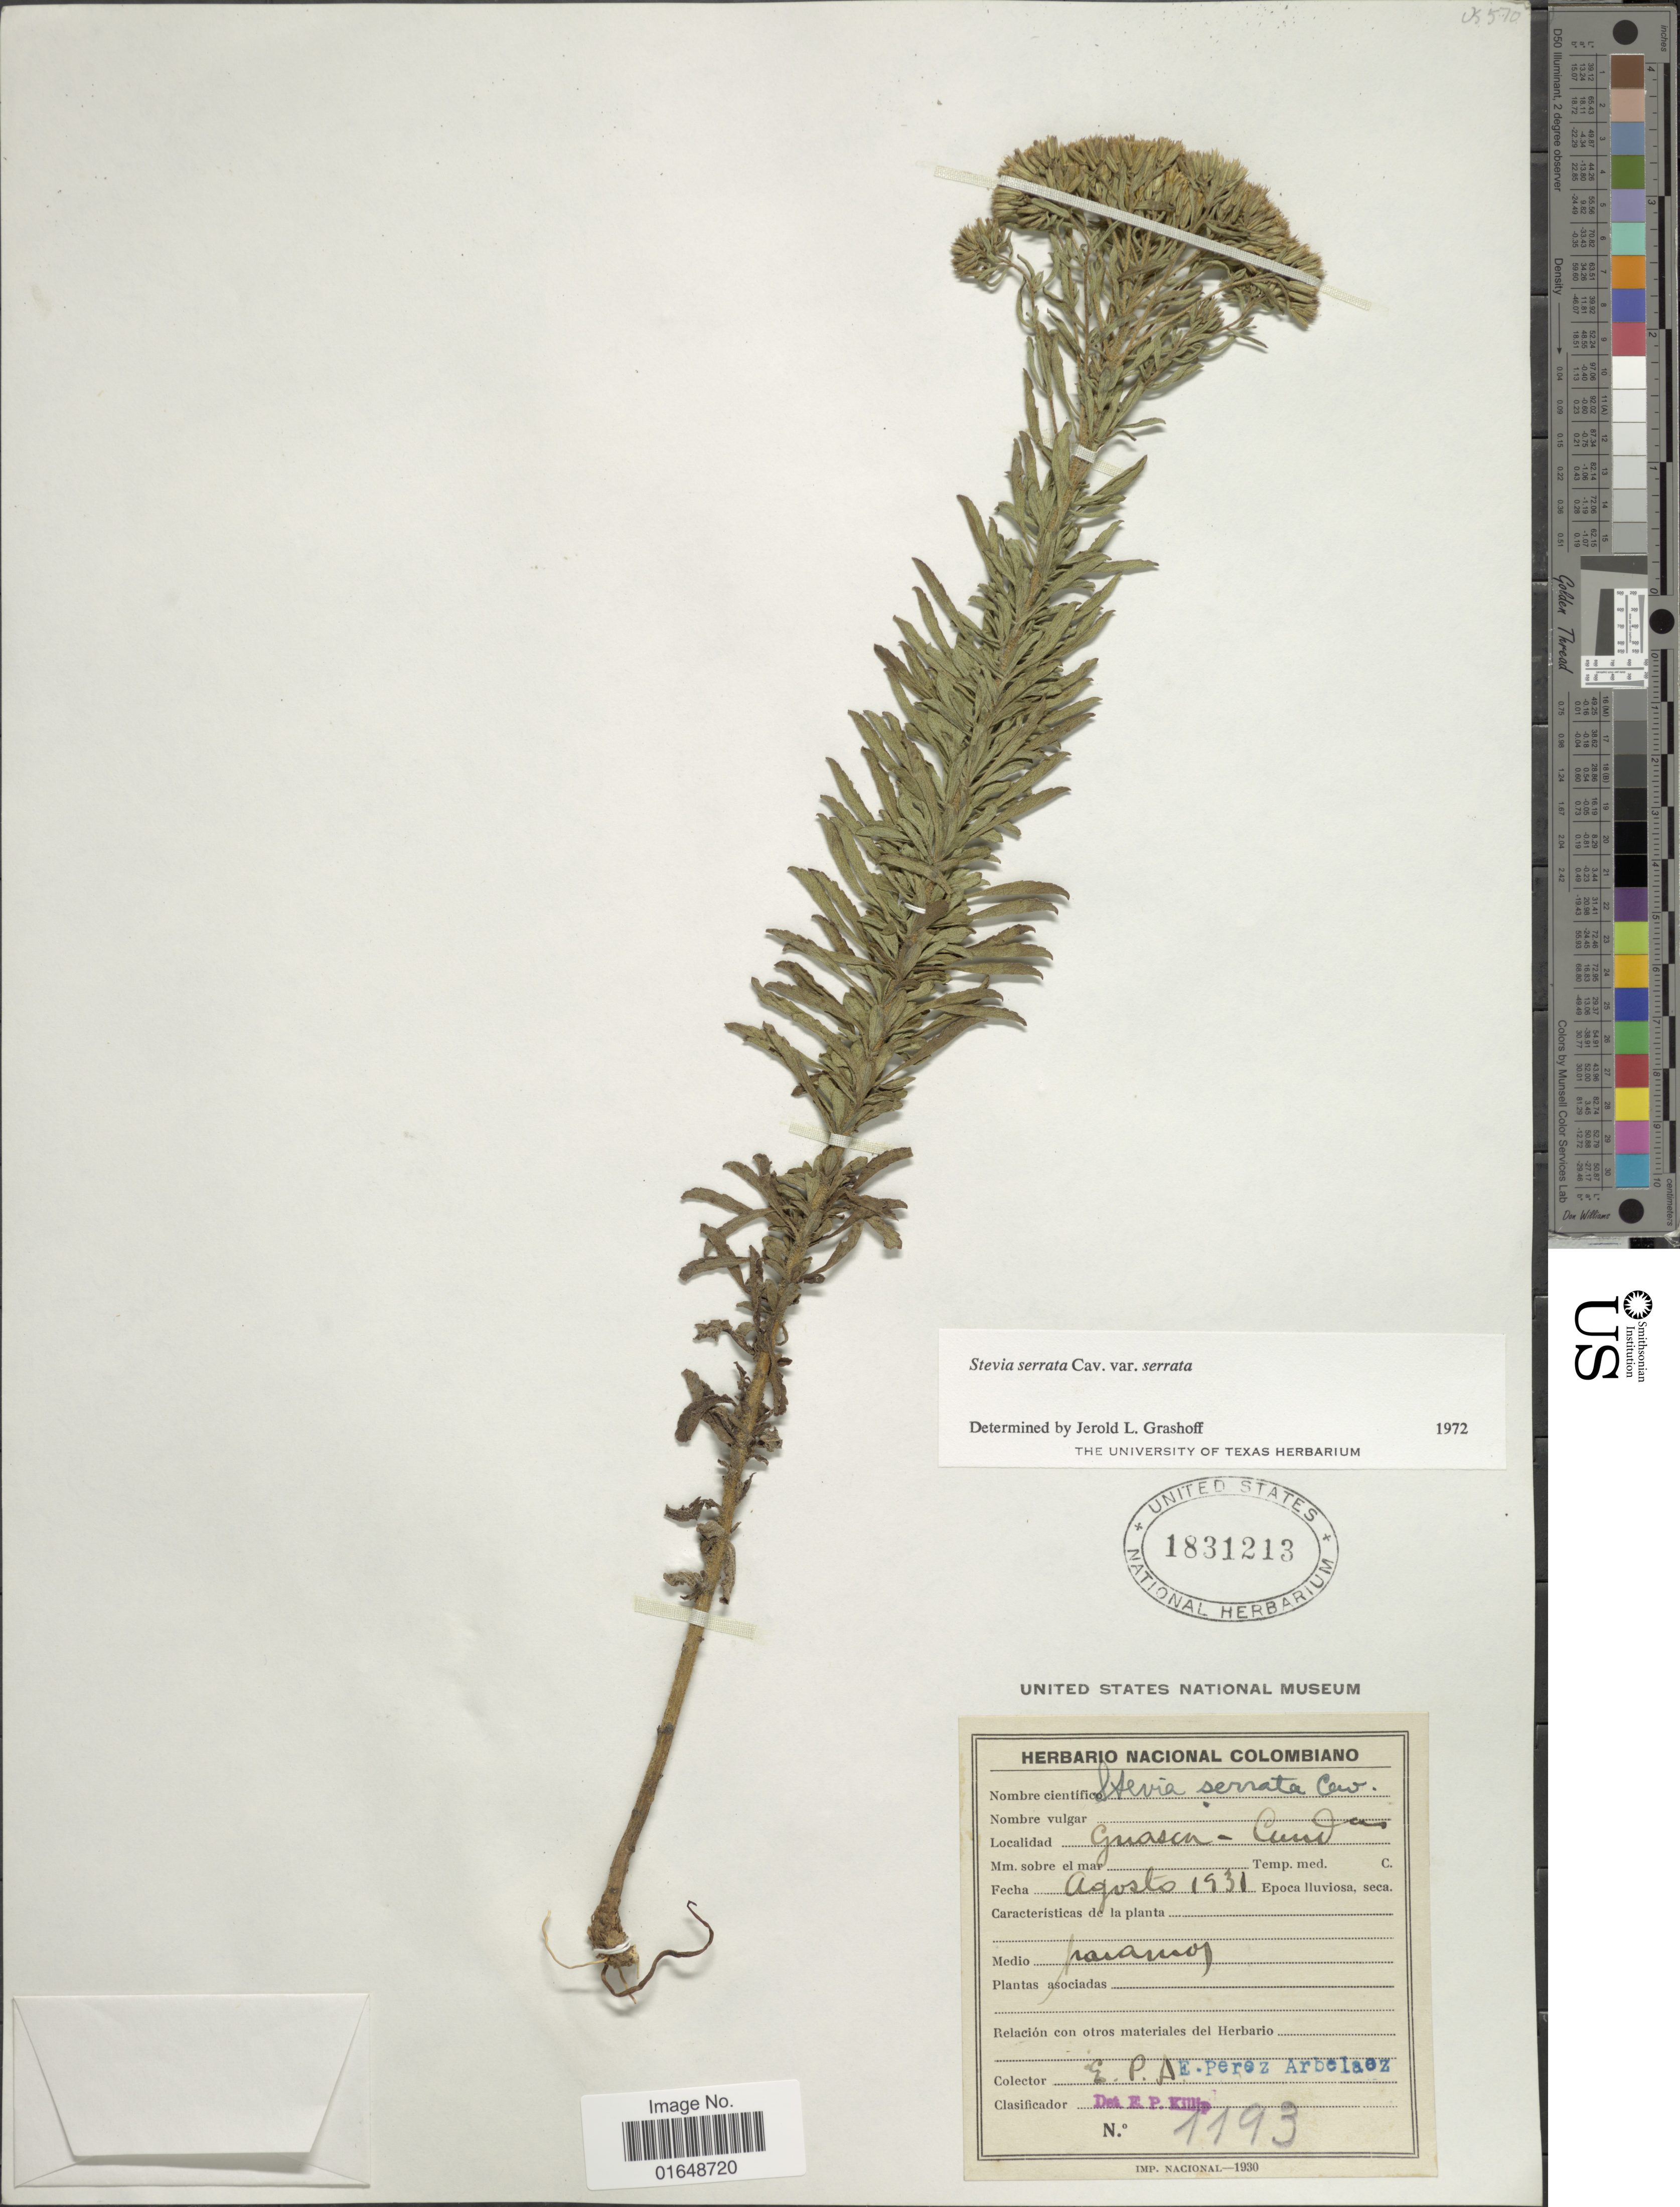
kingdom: Plantae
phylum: Tracheophyta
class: Magnoliopsida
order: Asterales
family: Asteraceae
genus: Stevia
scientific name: Stevia serrata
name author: Cav.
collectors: E. Pérez Arbeláez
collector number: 1193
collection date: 1931-08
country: Colombia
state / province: Cundinamarca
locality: Guasca - Cunda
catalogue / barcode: US 1831218